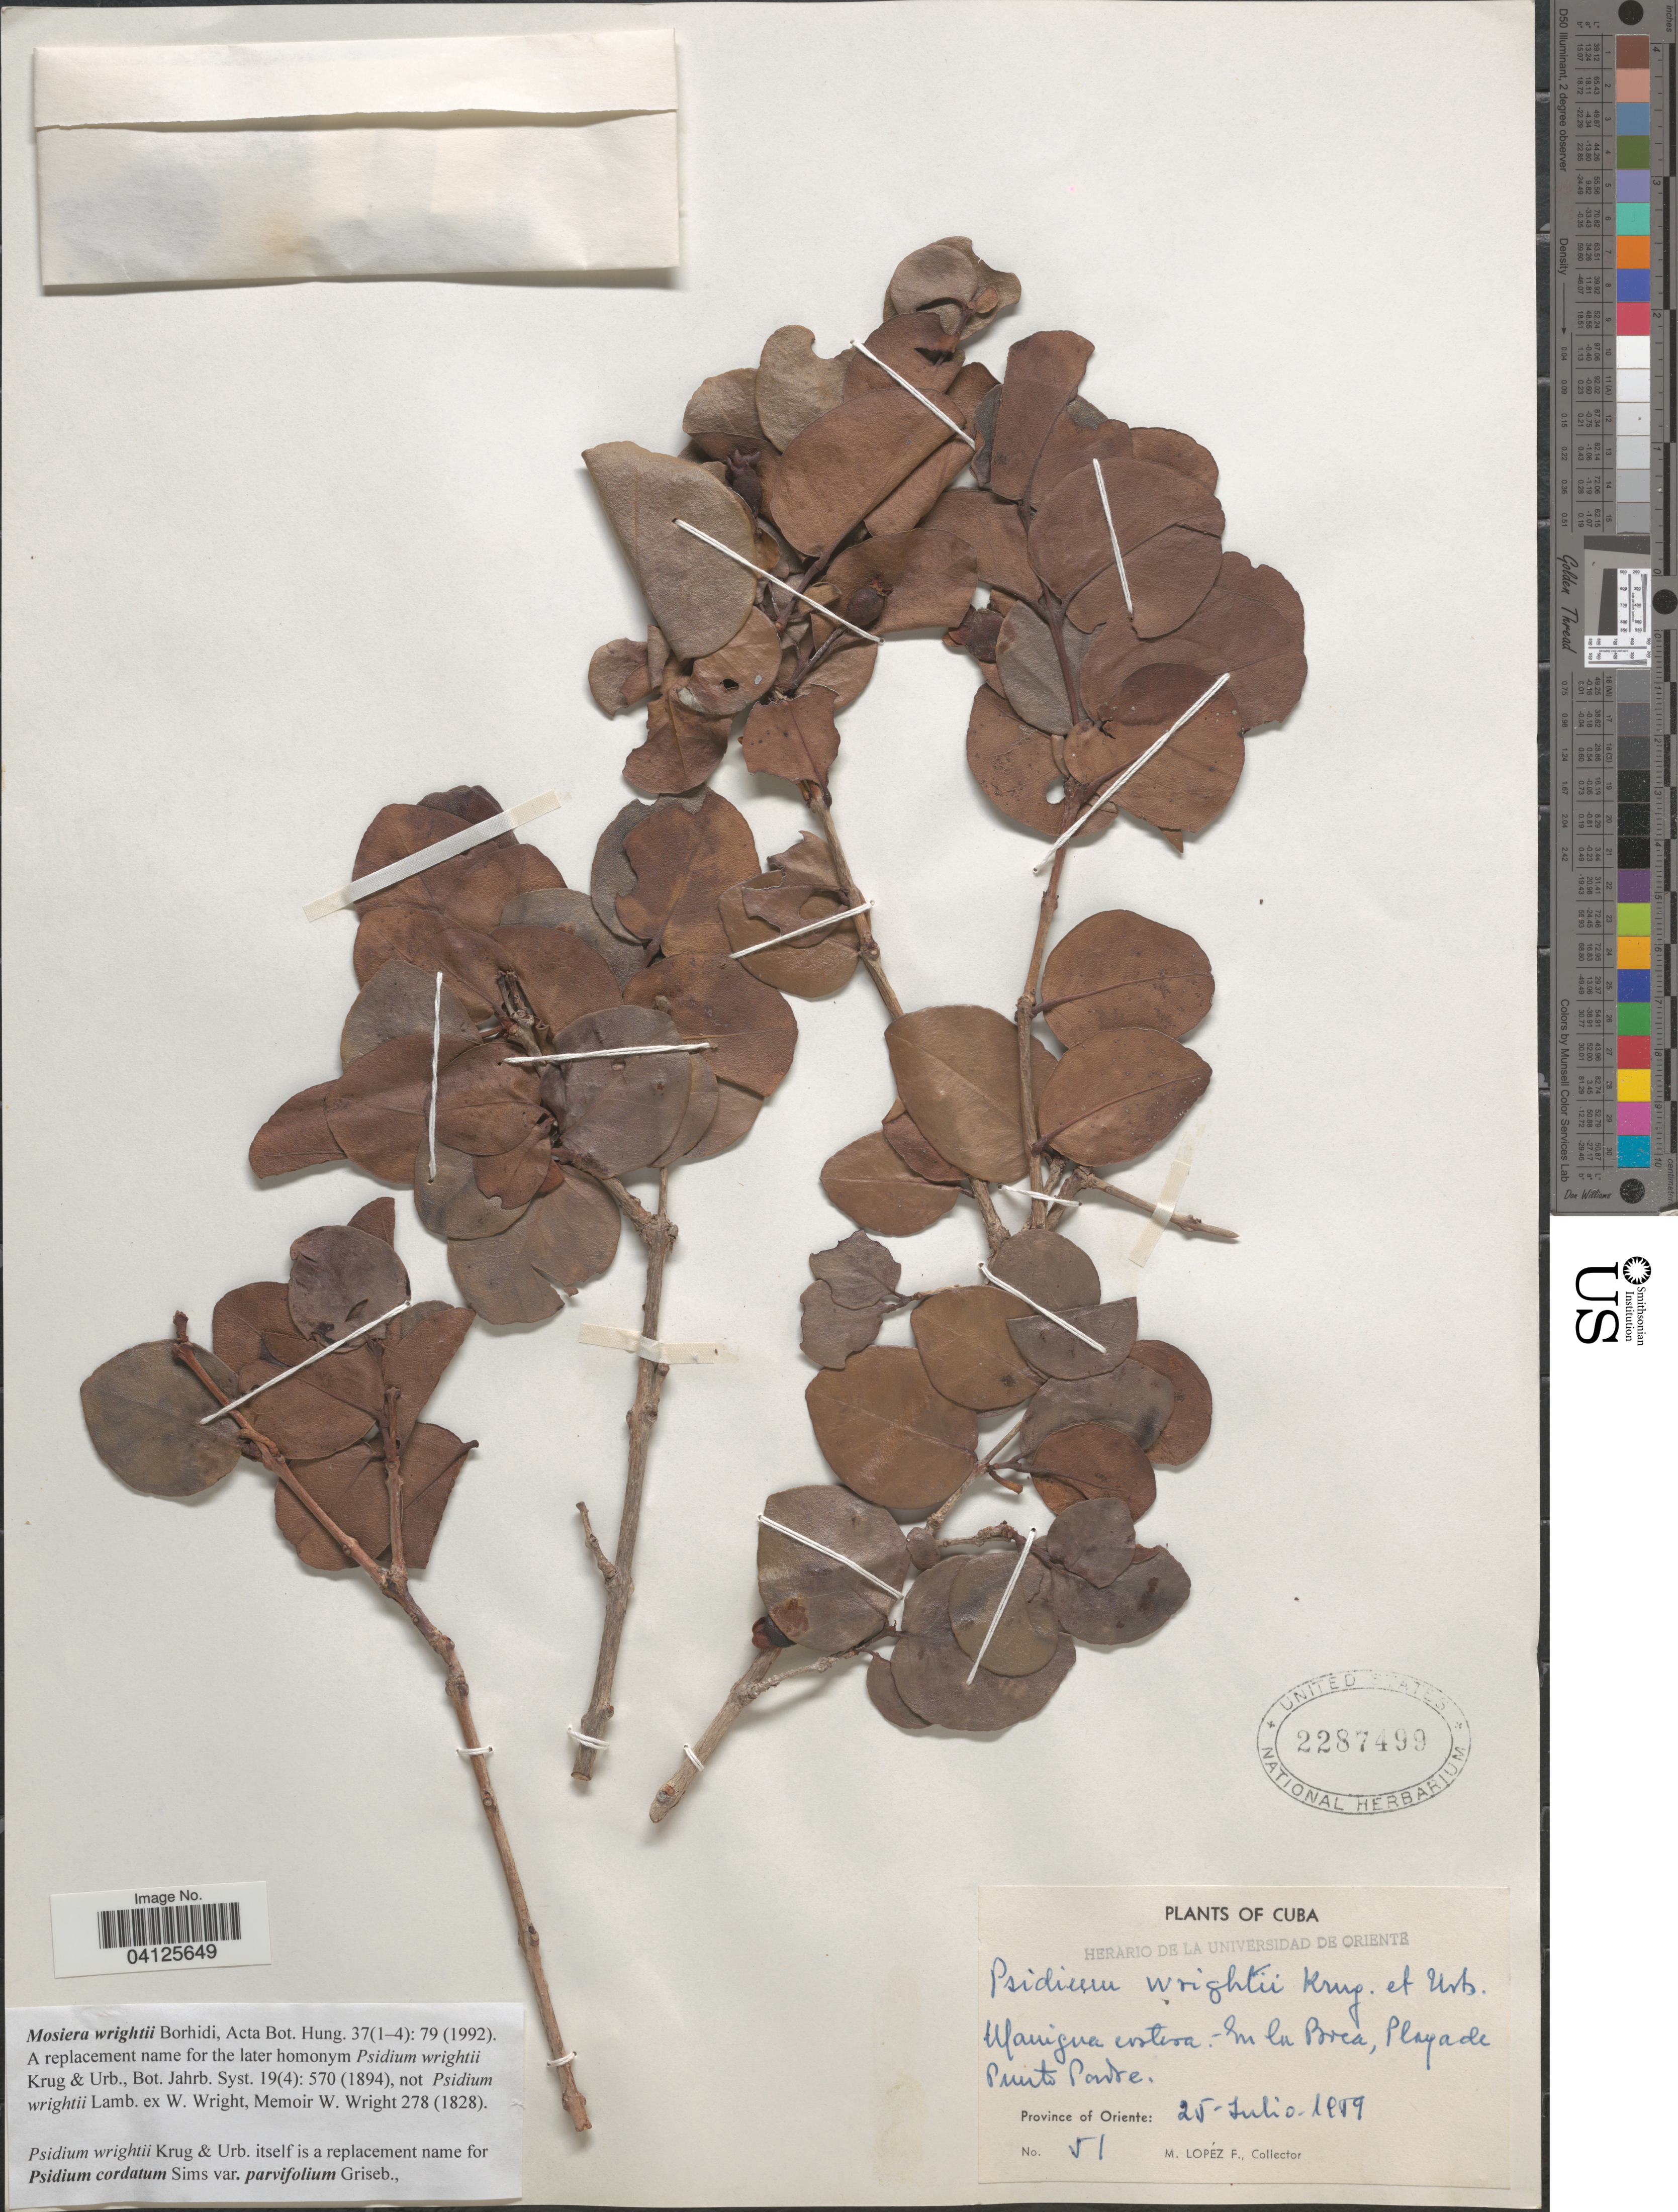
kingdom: Plantae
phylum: Tracheophyta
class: Magnoliopsida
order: Myrtales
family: Myrtaceae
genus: Psidium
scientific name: Psidium wrightii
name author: Krug & Urb.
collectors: M. Lopéz & M. López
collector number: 51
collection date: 1959-07-25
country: Cuba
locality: Ulanigua entesa. - En la Brea, Playa de Puerto Padre. [interpreted]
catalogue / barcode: US 2287499